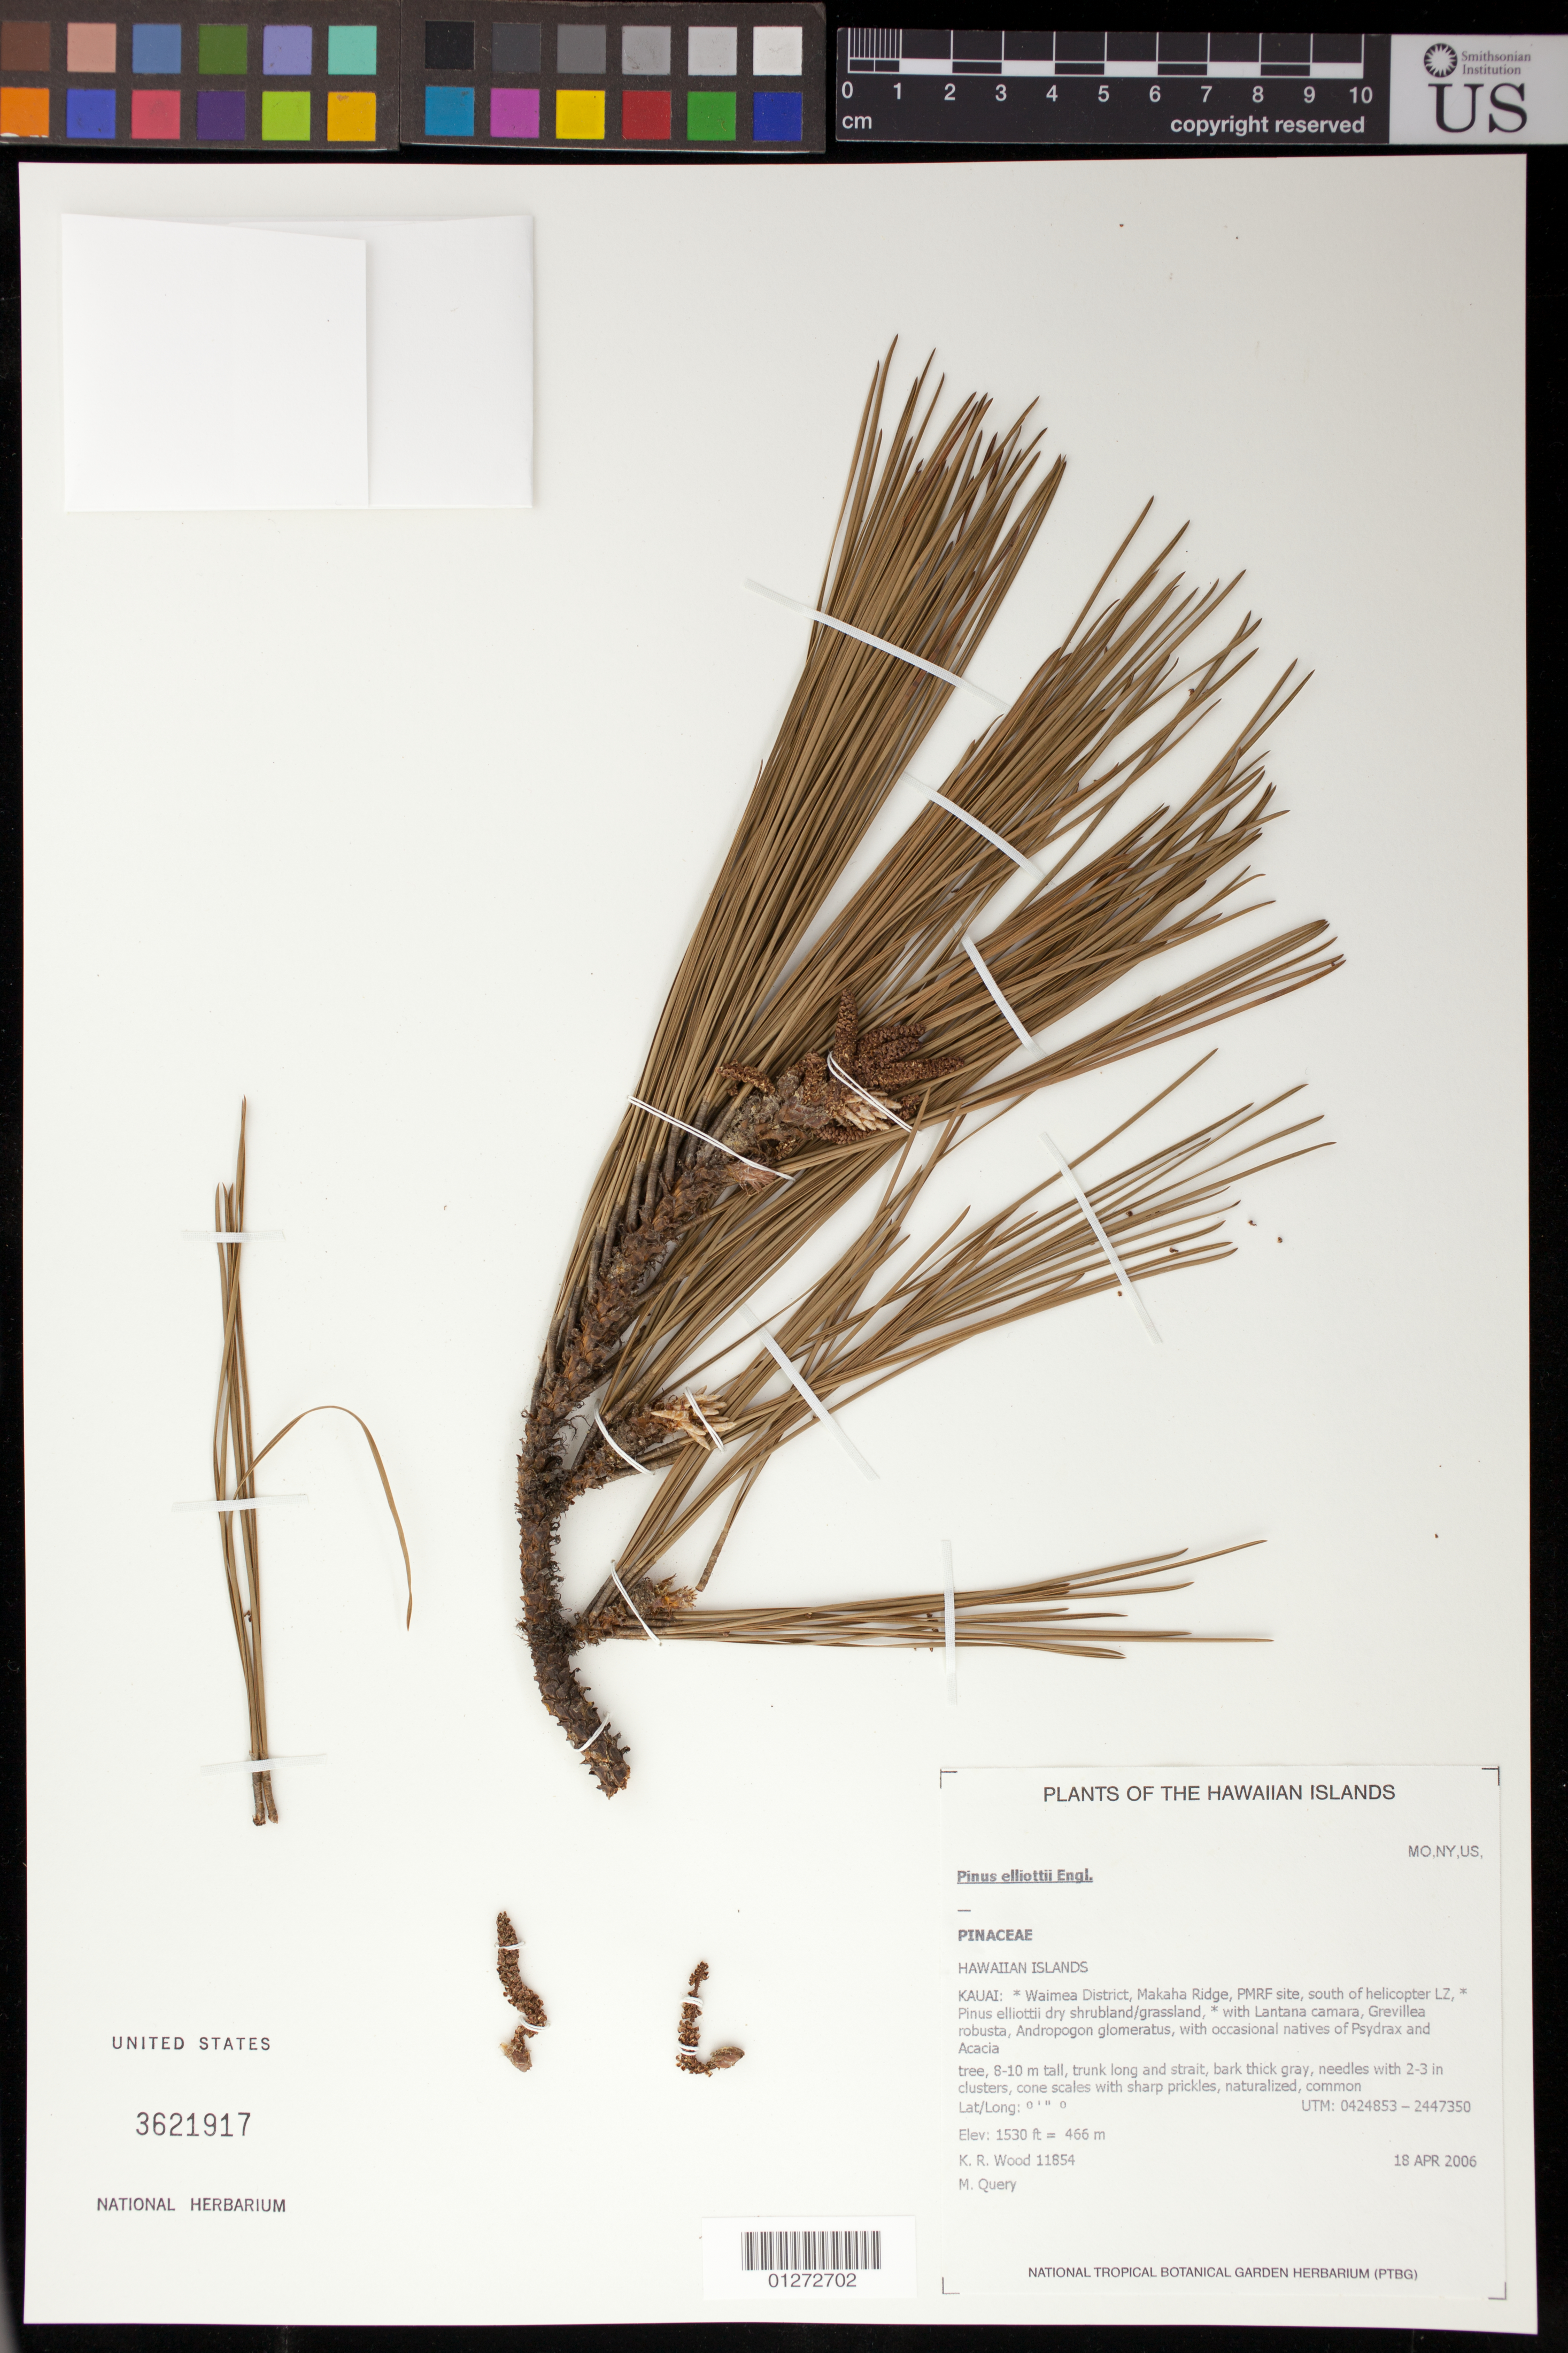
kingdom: Plantae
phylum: Tracheophyta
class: Pinopsida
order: Pinales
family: Pinaceae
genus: Pinus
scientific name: Pinus elliottii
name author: Engelm.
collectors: K. R. Wood & M. Query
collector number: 11854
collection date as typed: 18 Apr 2006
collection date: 2006-04-18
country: United States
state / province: Hawaii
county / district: Kauai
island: Kaua'i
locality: Waimea District, Makaha Ridge, PMRF site, south of helicpter LZ.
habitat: Dry shrubland/grassland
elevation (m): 466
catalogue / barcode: US 3621917